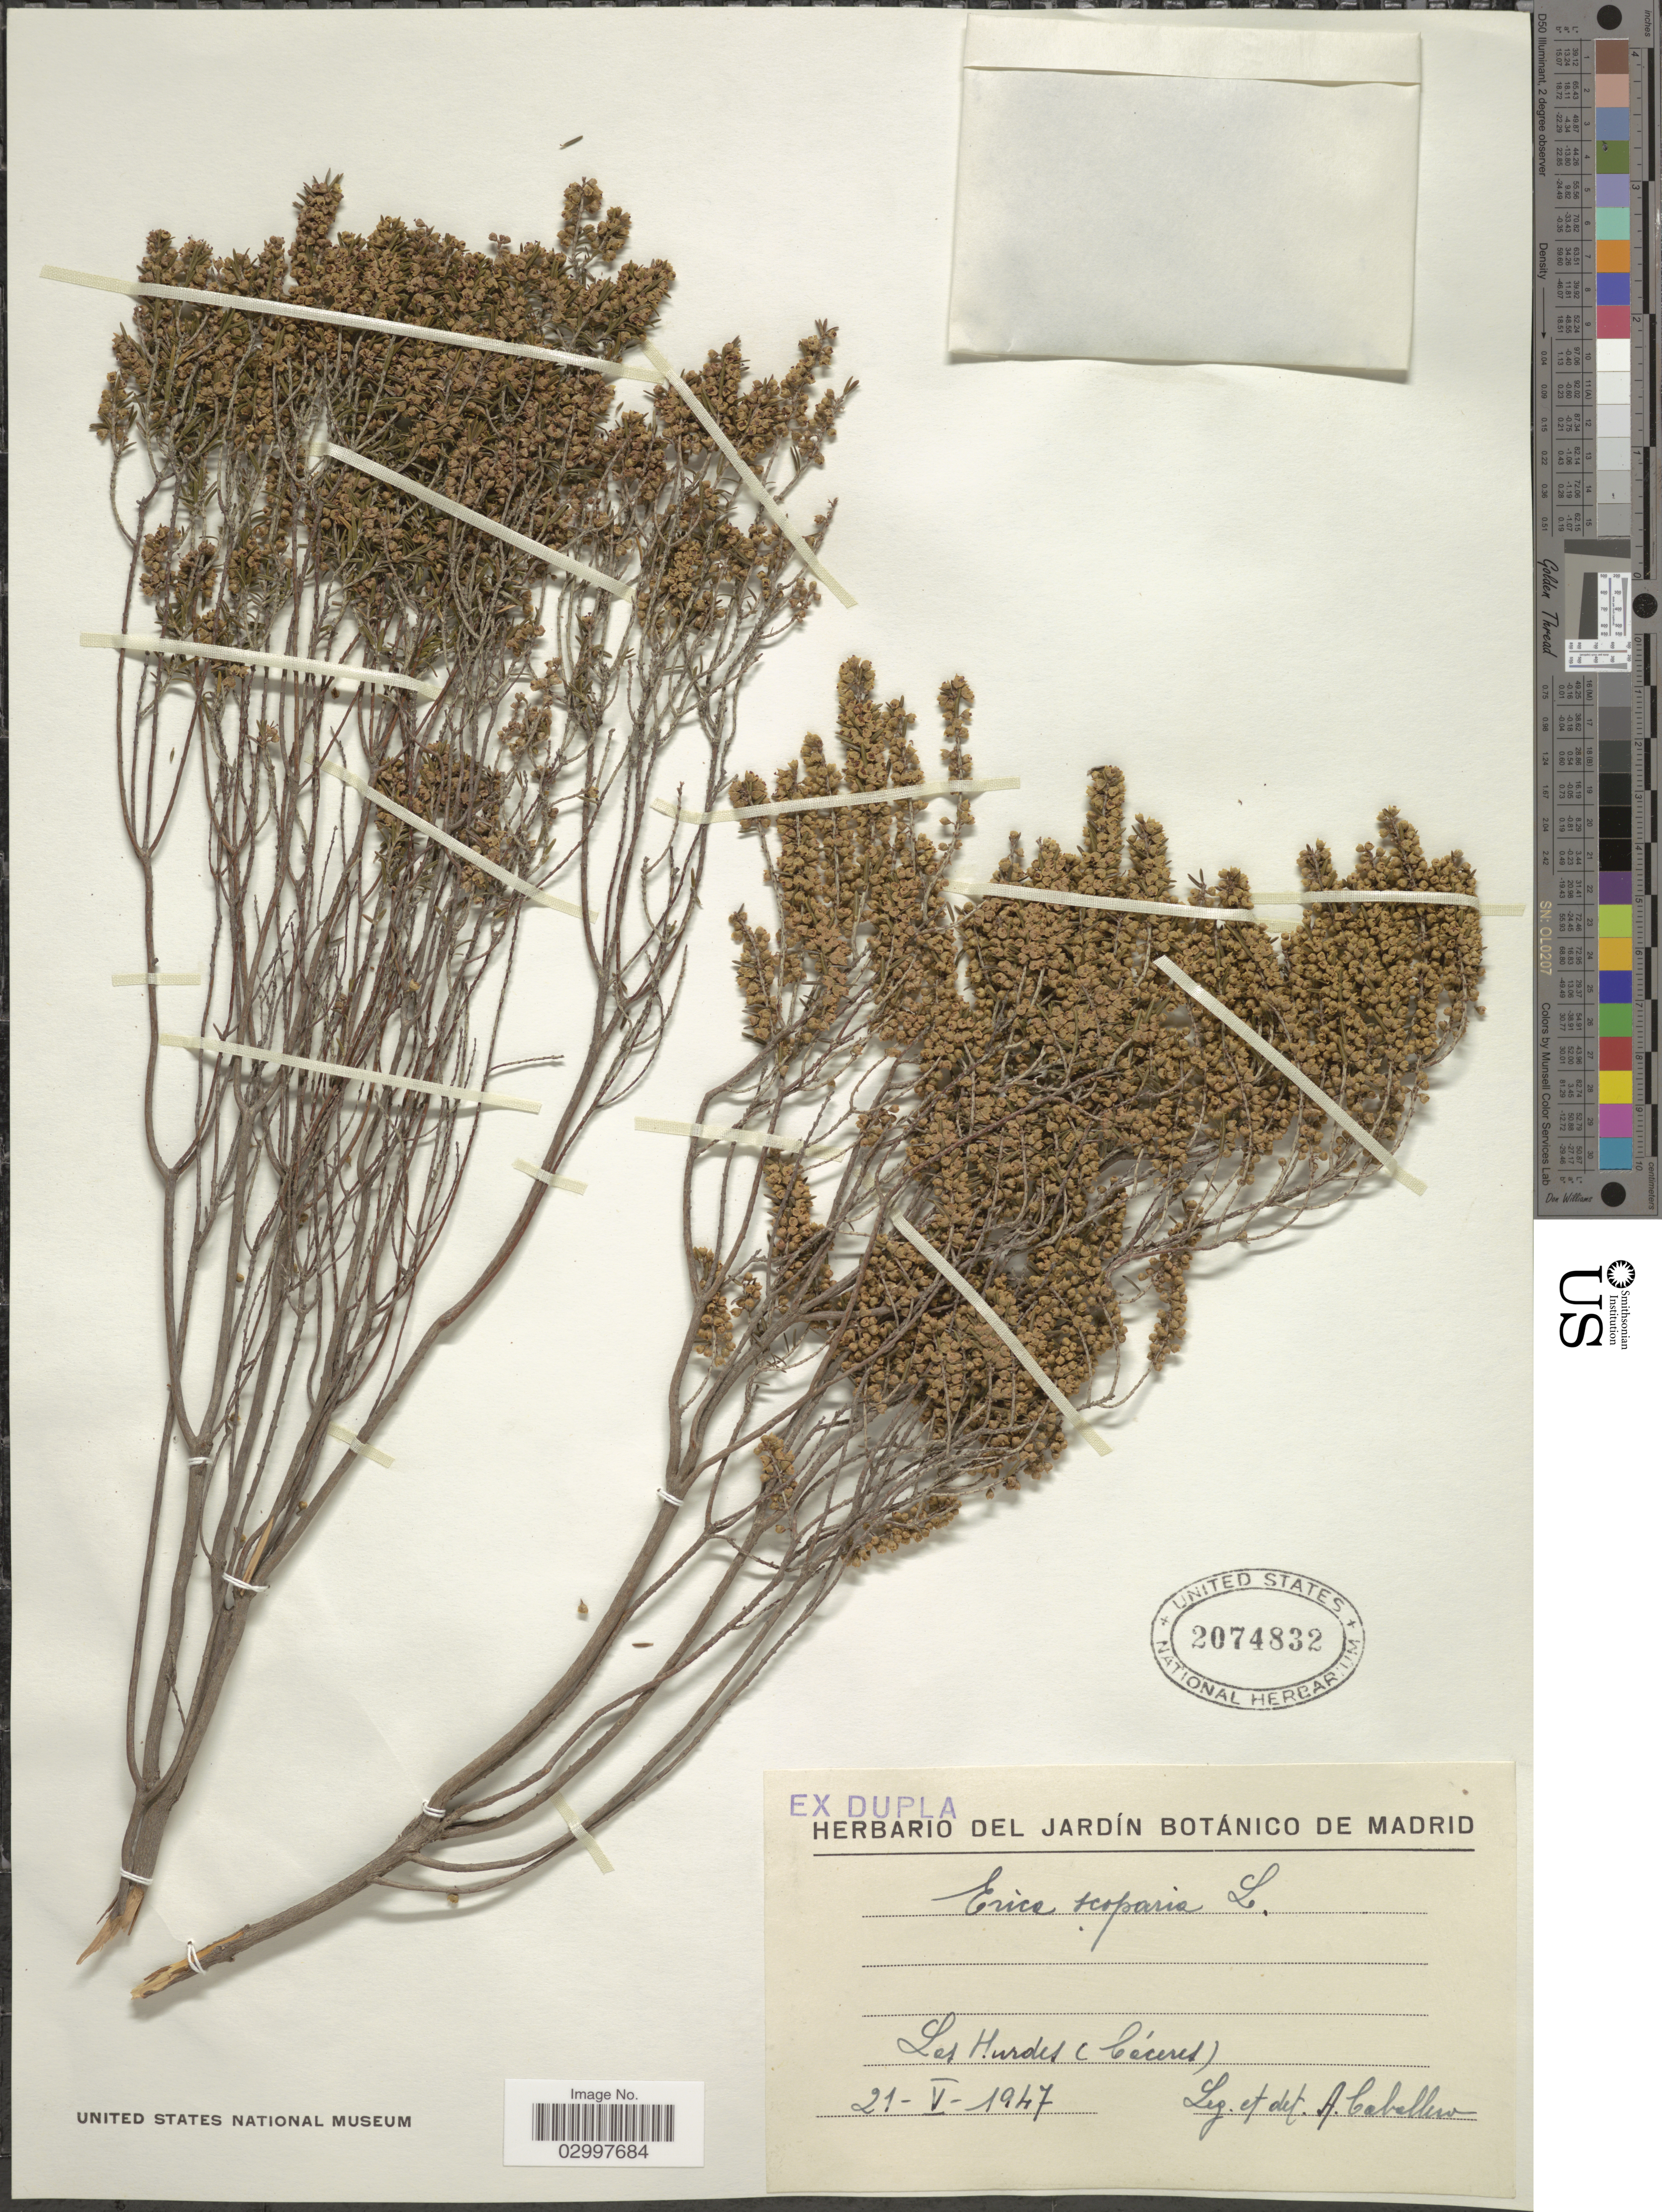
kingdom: Plantae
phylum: Tracheophyta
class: Magnoliopsida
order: Ericales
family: Ericaceae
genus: Erica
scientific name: Erica scoparia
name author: L.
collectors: A. Caballero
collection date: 1947-05-21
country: Spain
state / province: Madrid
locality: Les Hurdes (Cáceres).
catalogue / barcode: US 2074832